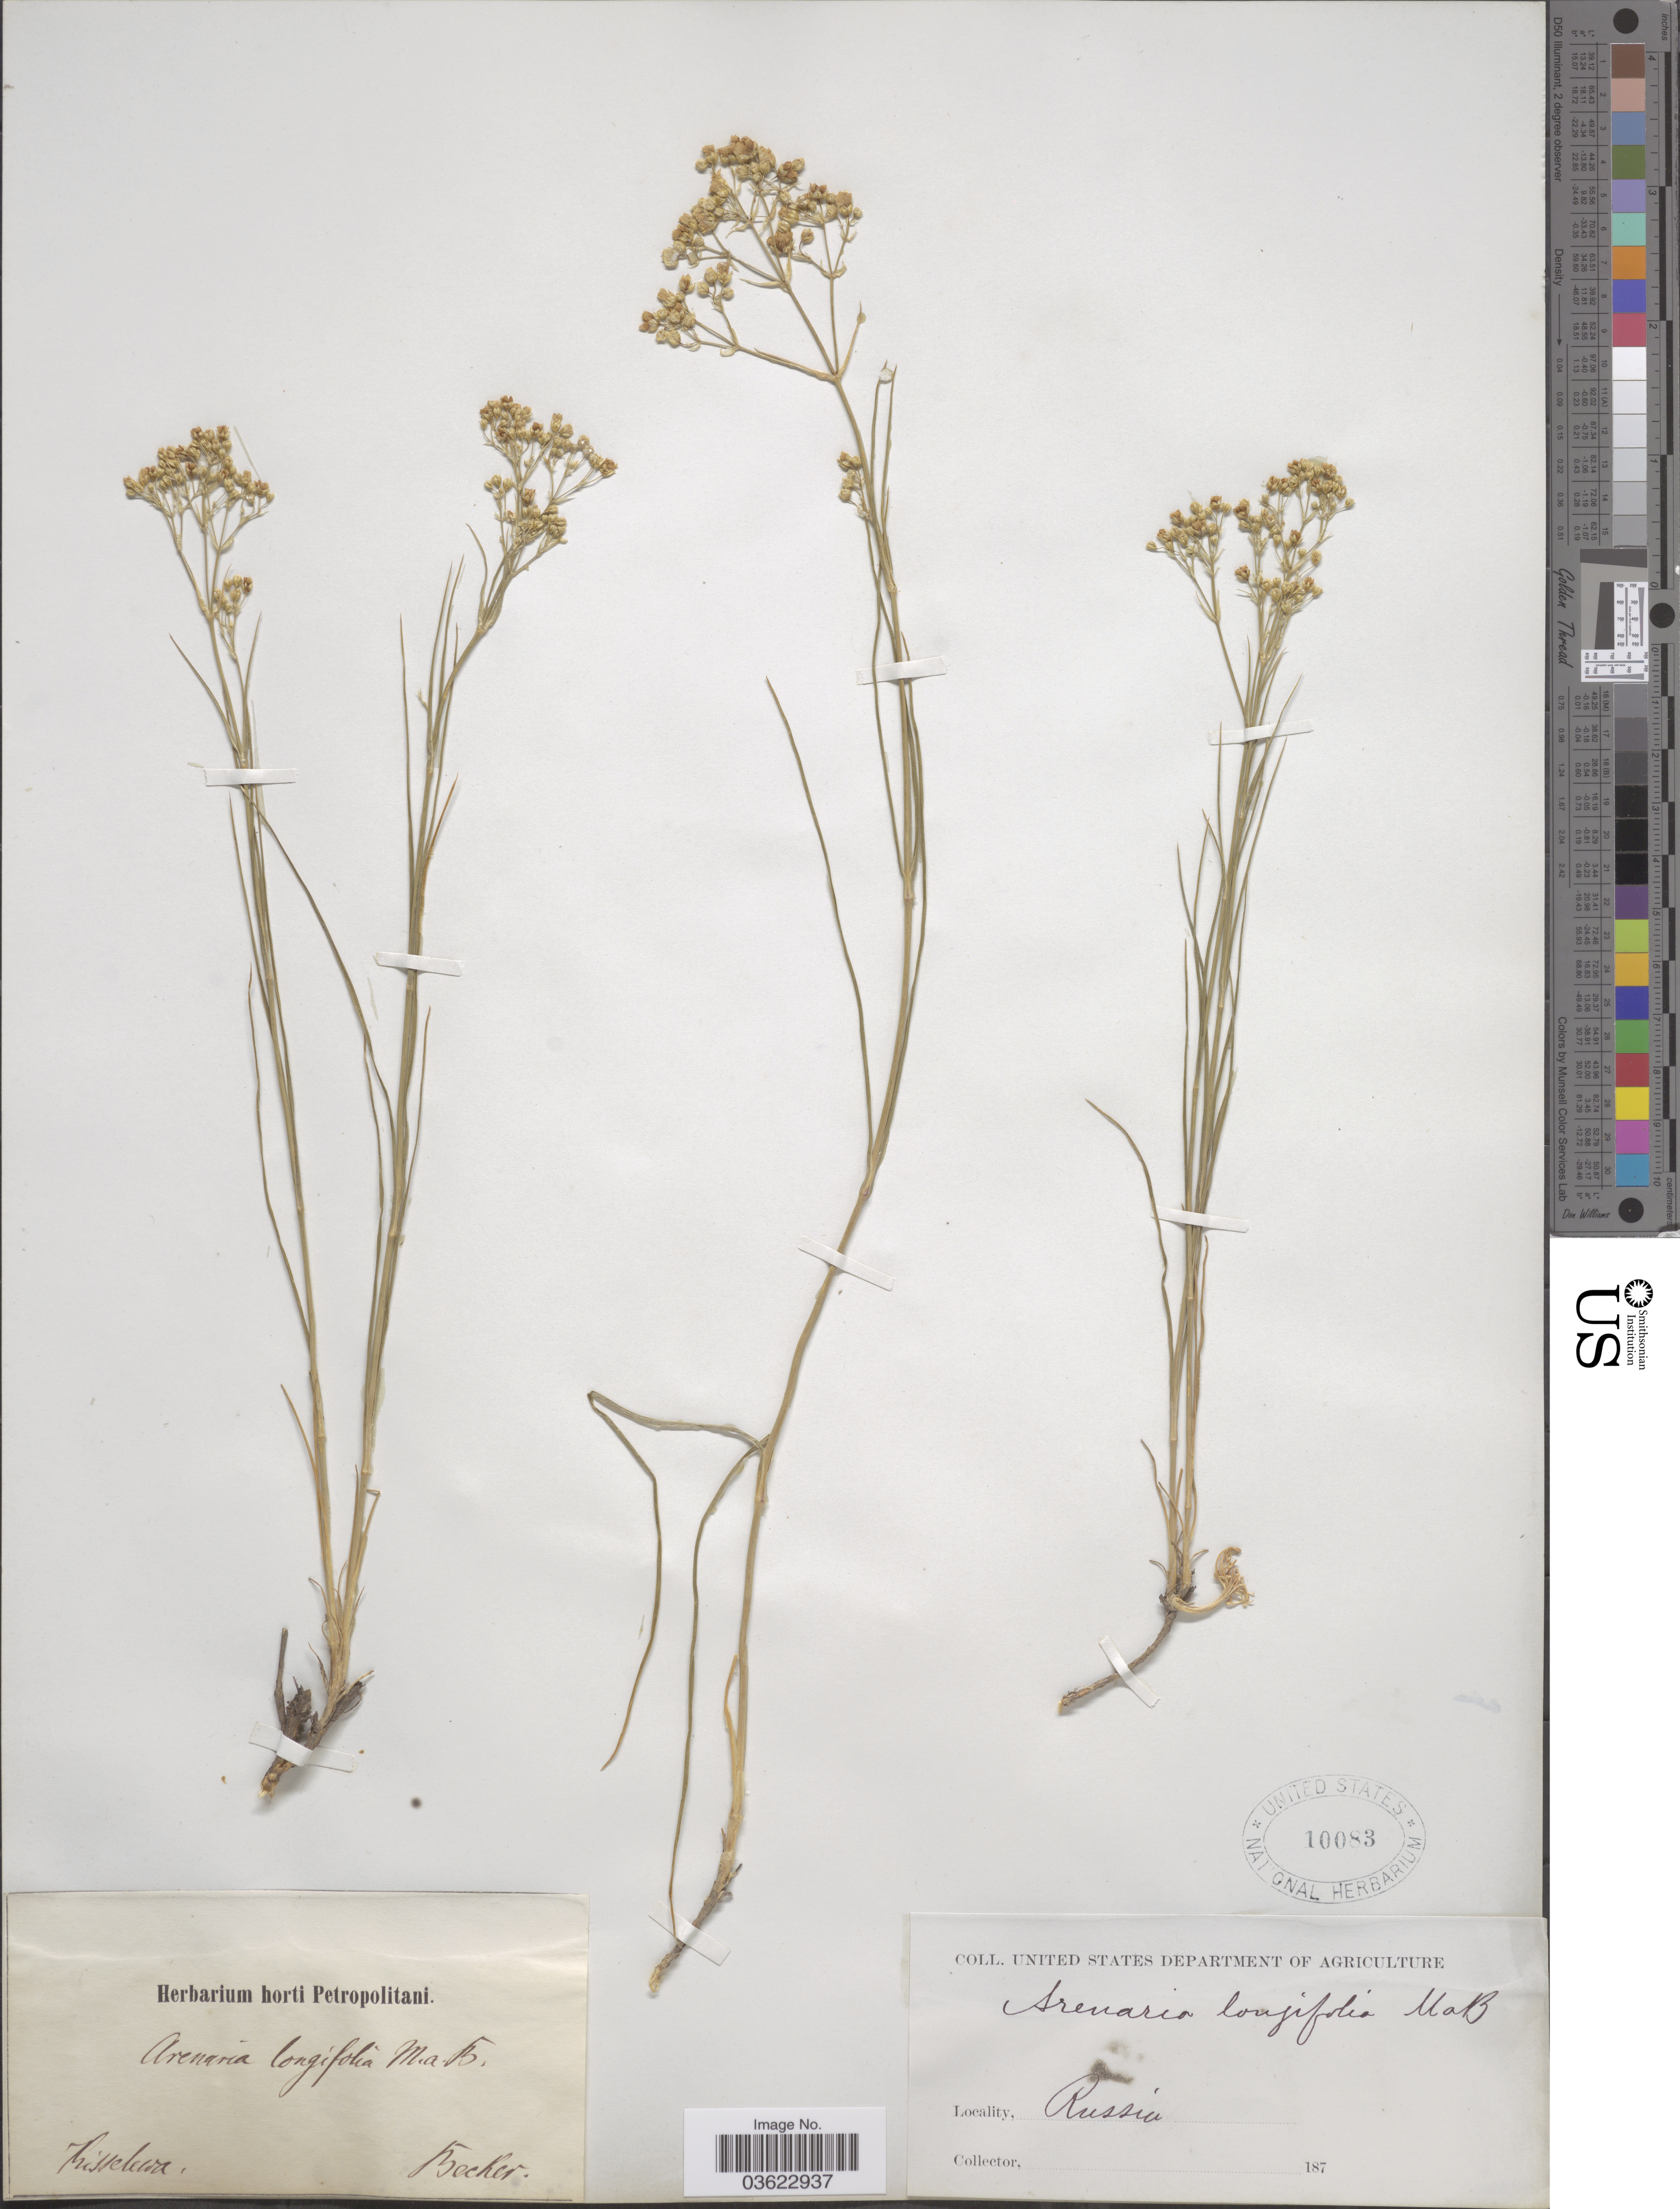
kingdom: Plantae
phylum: Tracheophyta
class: Magnoliopsida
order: Caryophyllales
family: Caryophyllaceae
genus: Eremogone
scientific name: Eremogone longifolia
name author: (M. Bieb.) Fenzl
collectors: -. Becker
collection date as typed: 187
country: Russian Federation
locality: Kisselewa. (Kiseleva)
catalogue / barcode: US 10083